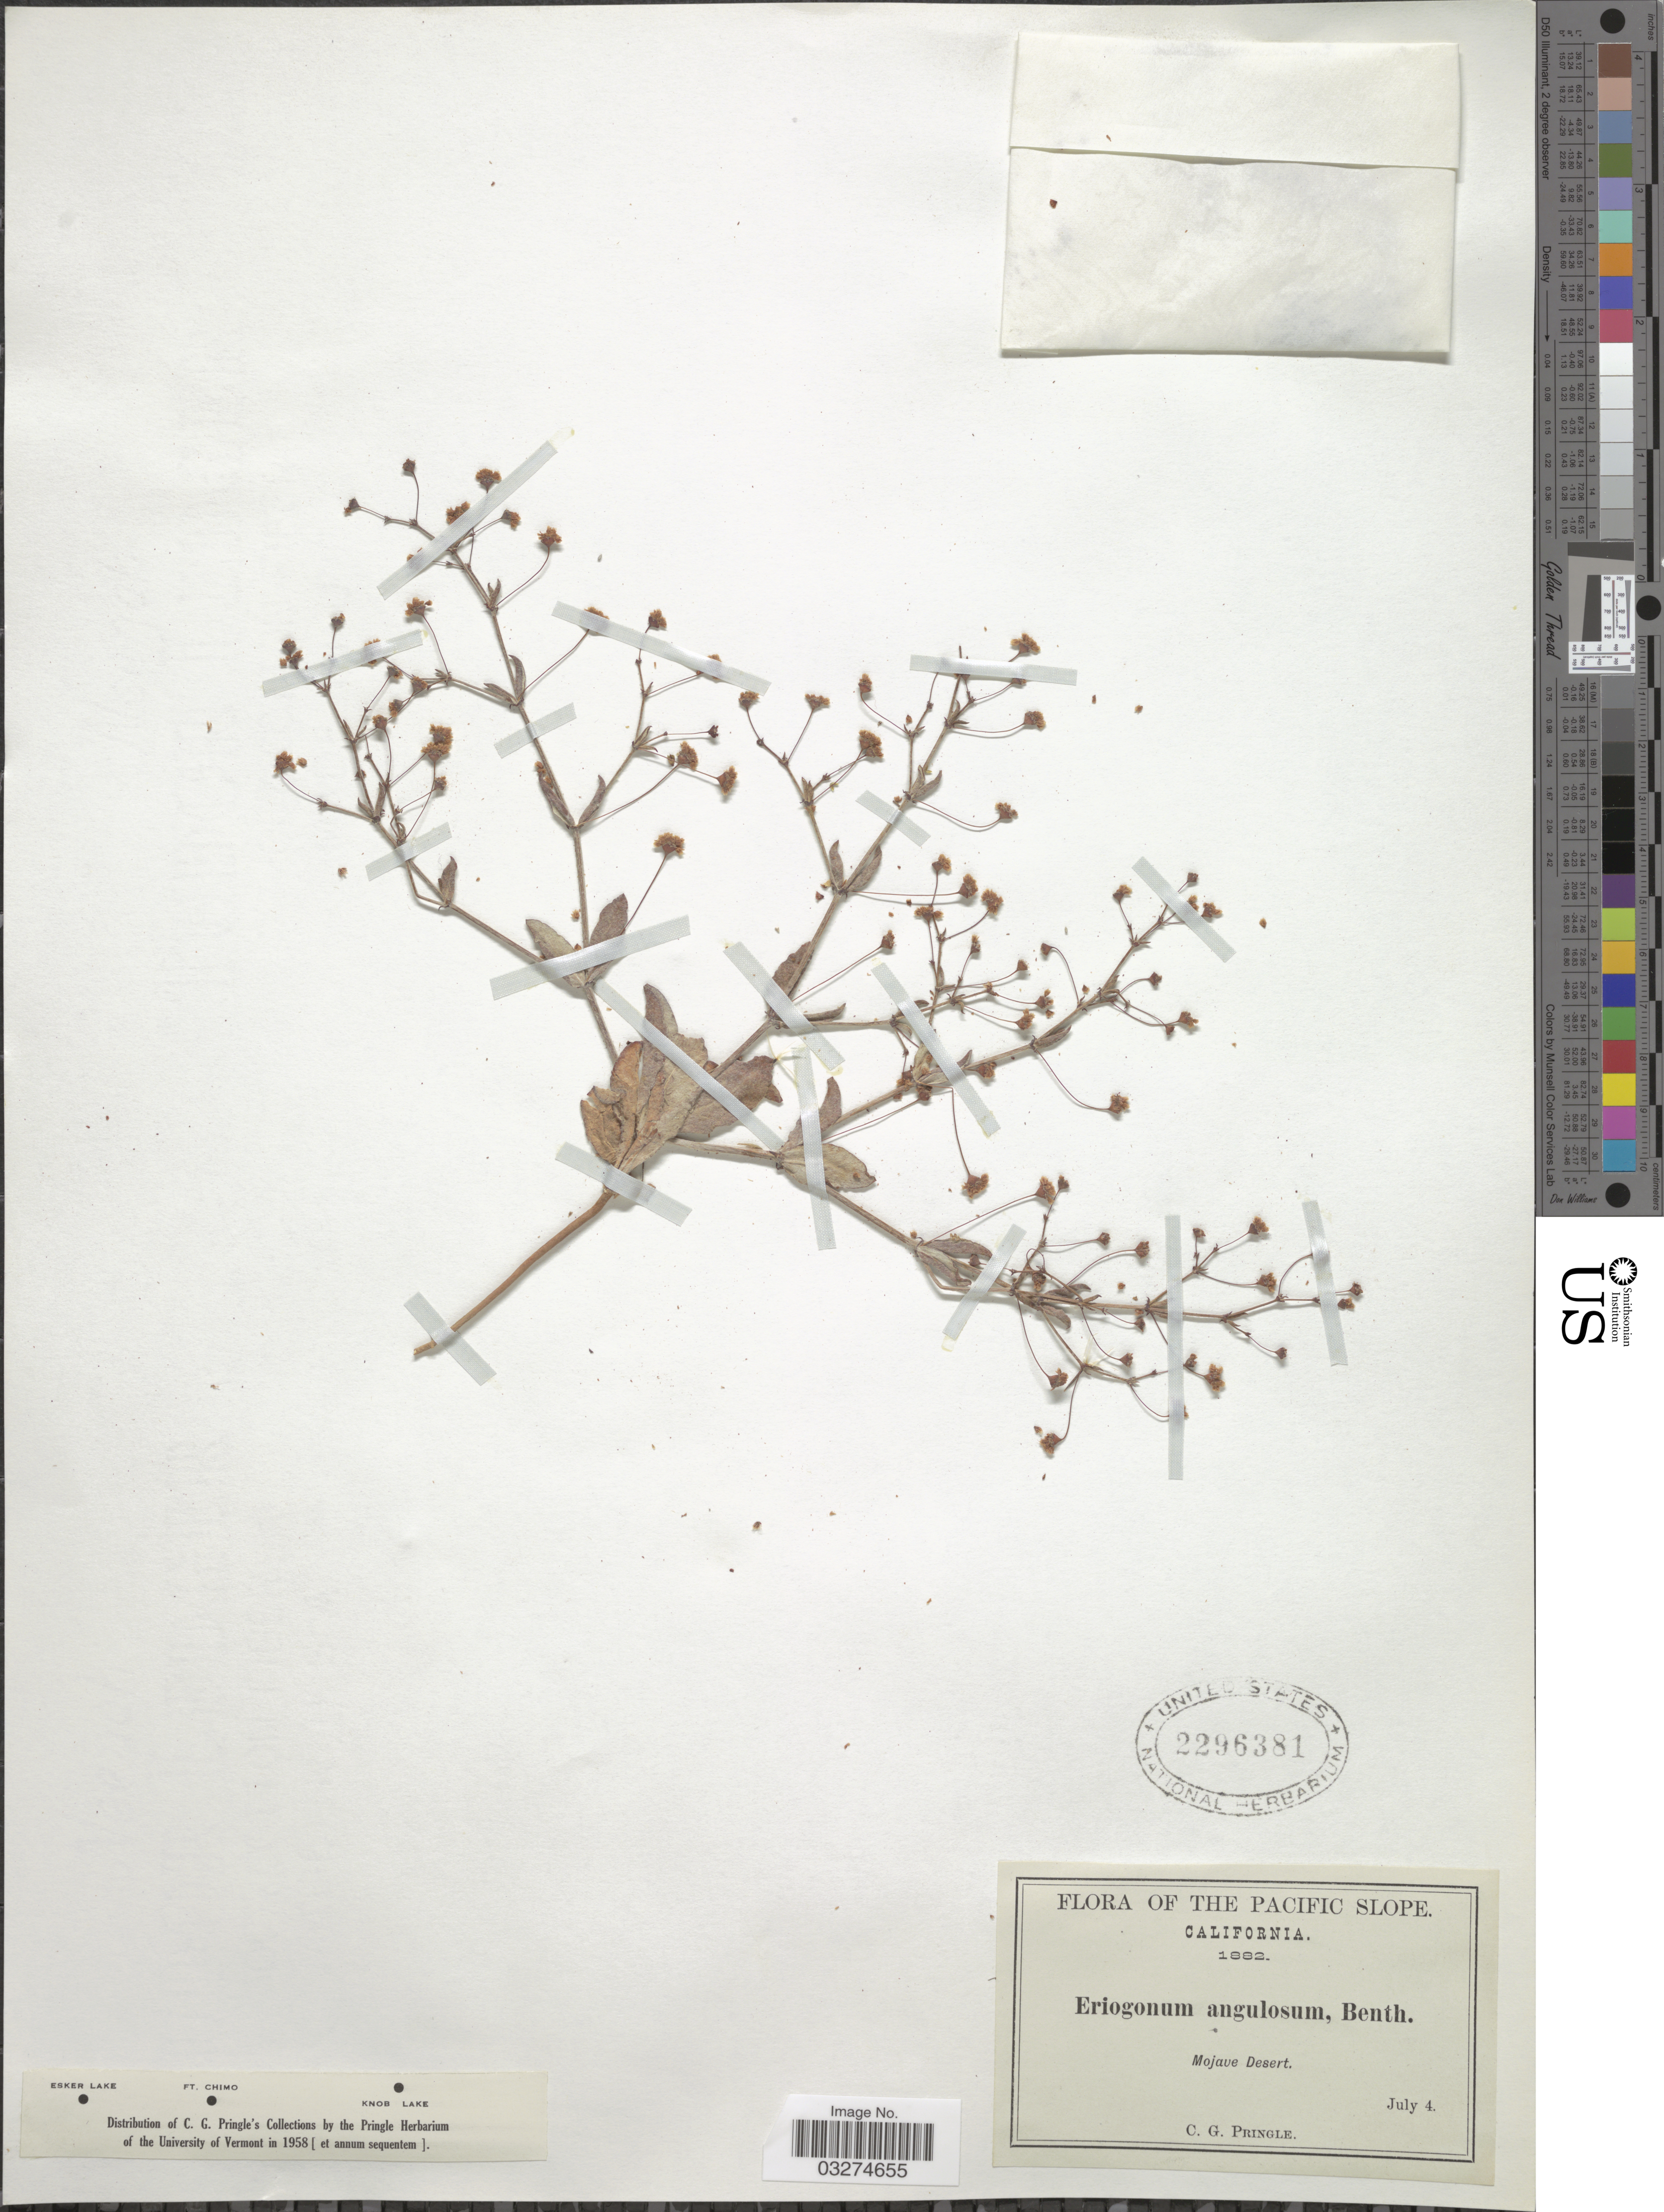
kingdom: Plantae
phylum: Tracheophyta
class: Magnoliopsida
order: Caryophyllales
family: Polygonaceae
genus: Eriogonum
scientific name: Eriogonum angulosum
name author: Benth.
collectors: C. G. Pringle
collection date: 1882-07-04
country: United States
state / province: California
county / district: San Bernardino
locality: The Pacific Slope. Mojave Desert.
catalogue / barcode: US 2296381